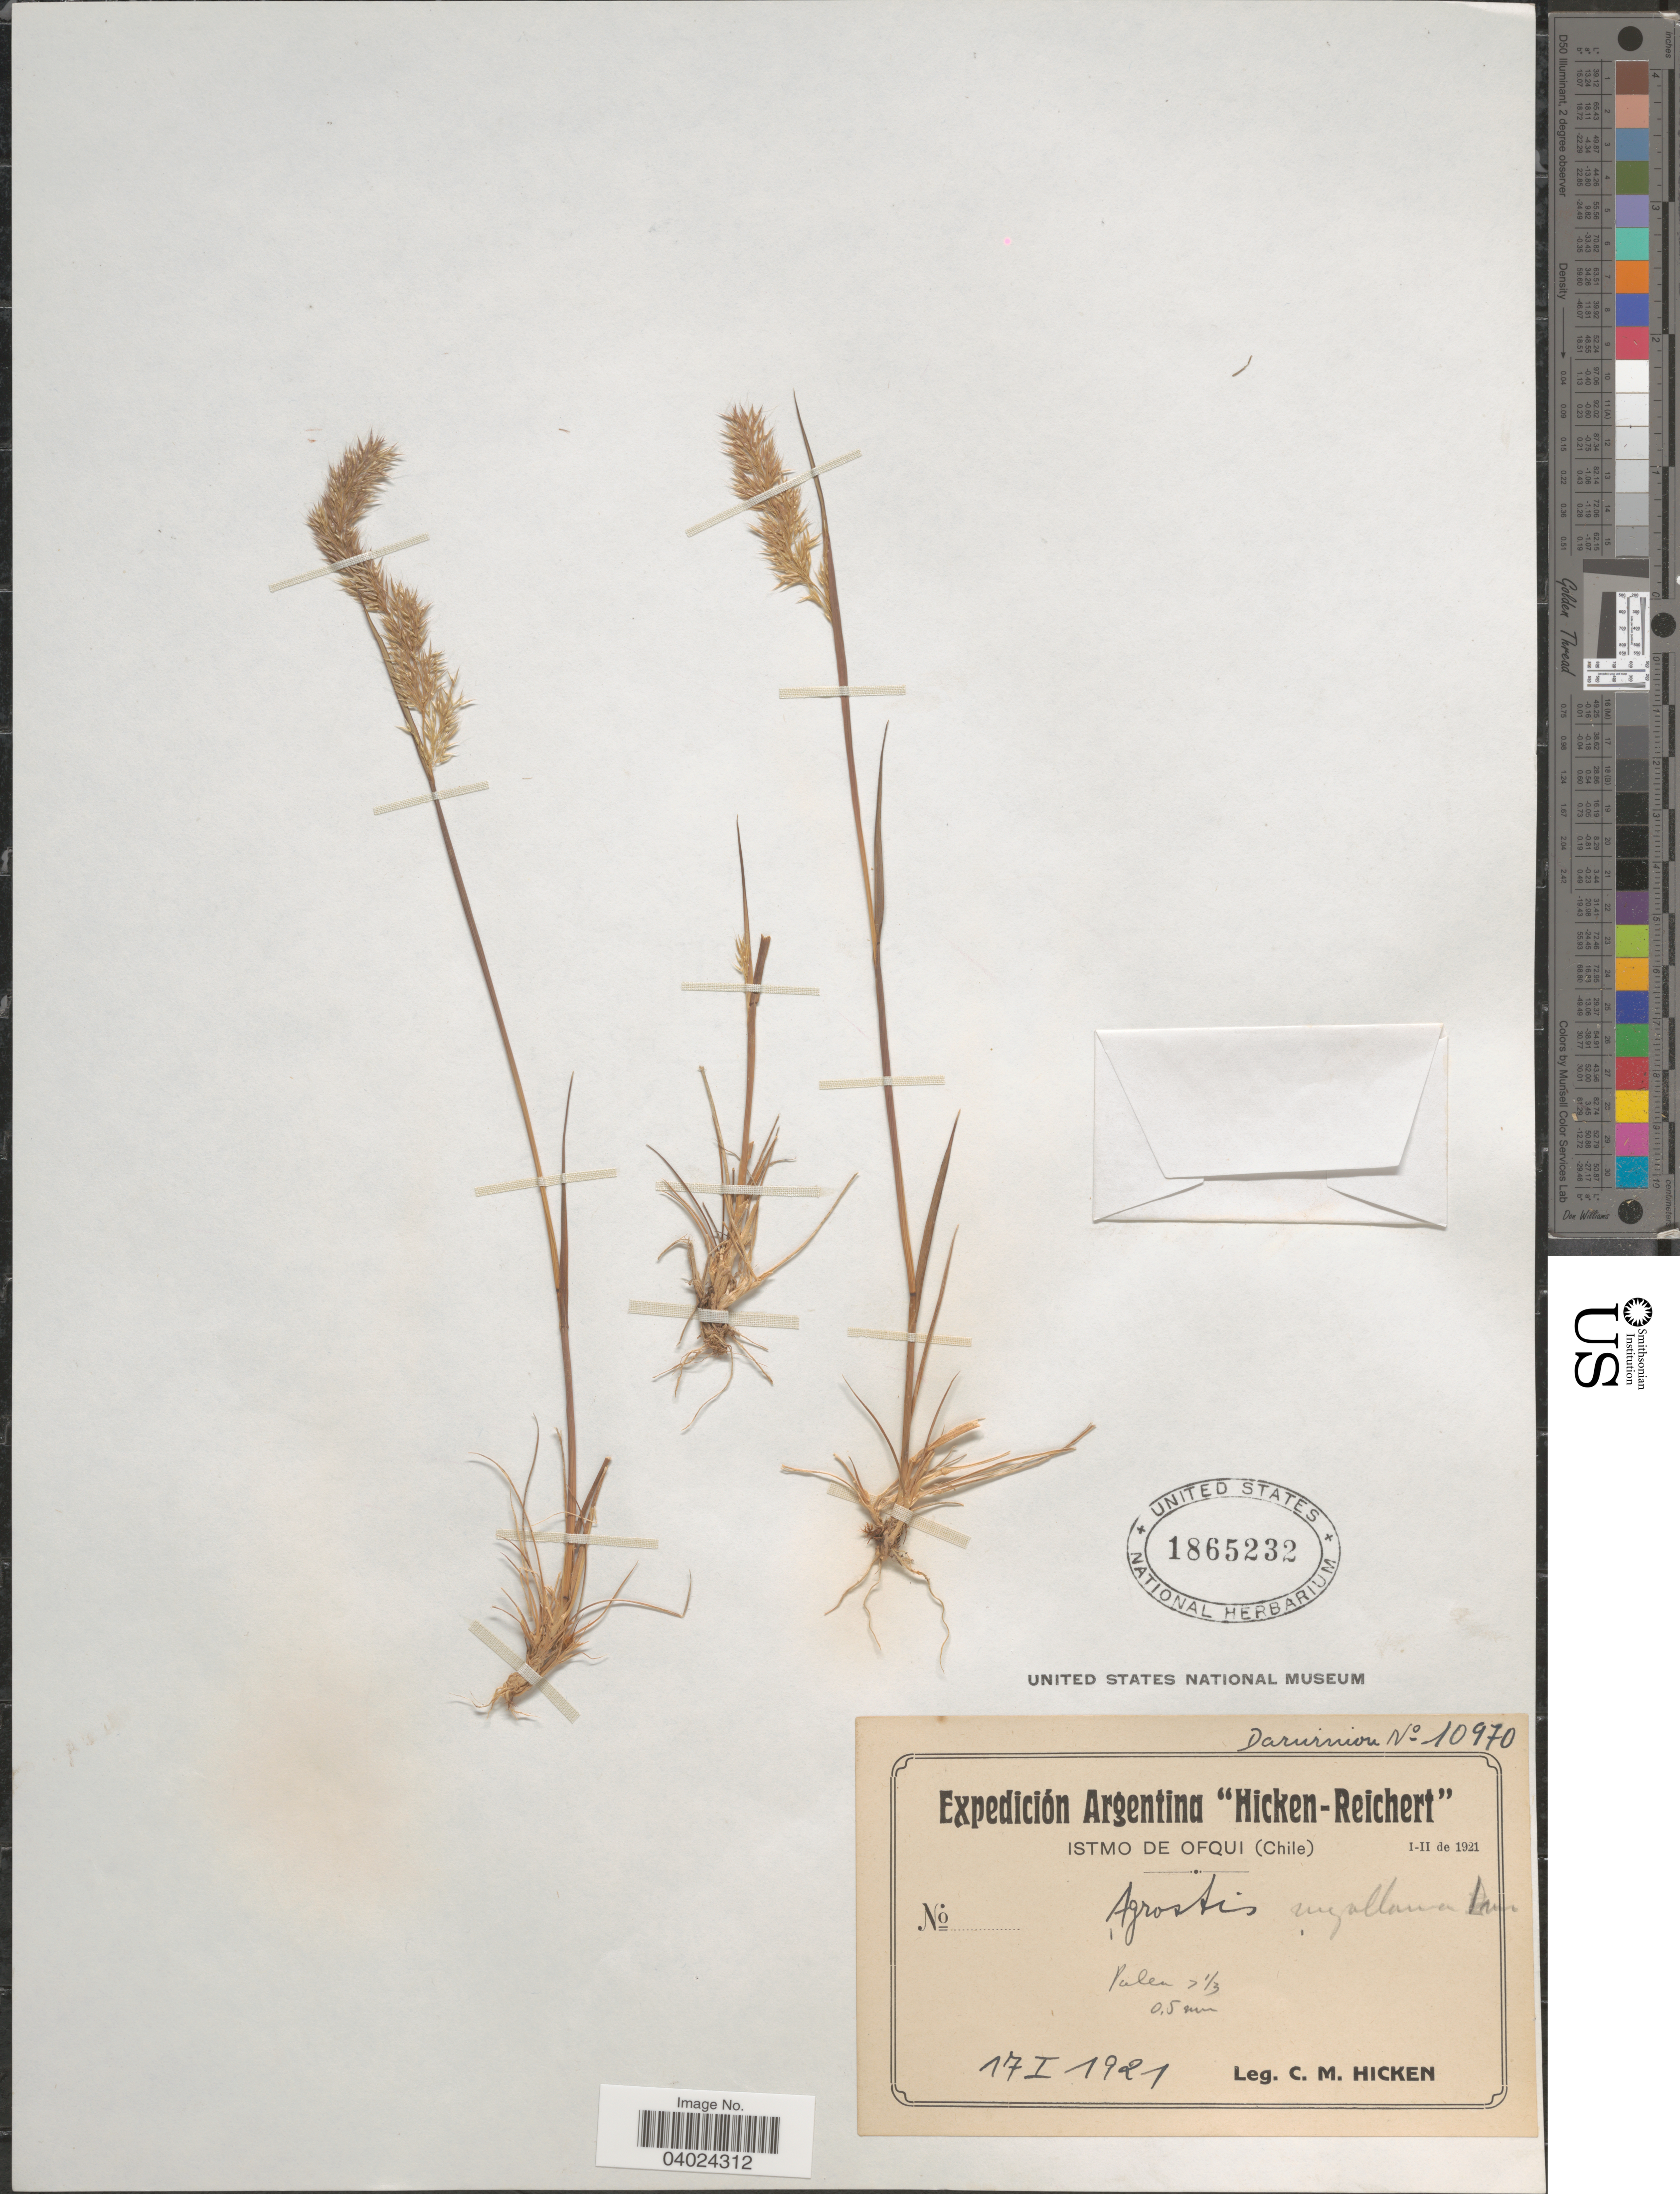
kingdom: Plantae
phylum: Tracheophyta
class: Liliopsida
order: Poales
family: Poaceae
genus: Agrostis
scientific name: Agrostis magellanica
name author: Lam.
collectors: C. M. Hicken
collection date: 1921-01-17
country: Chile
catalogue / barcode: US 1865232